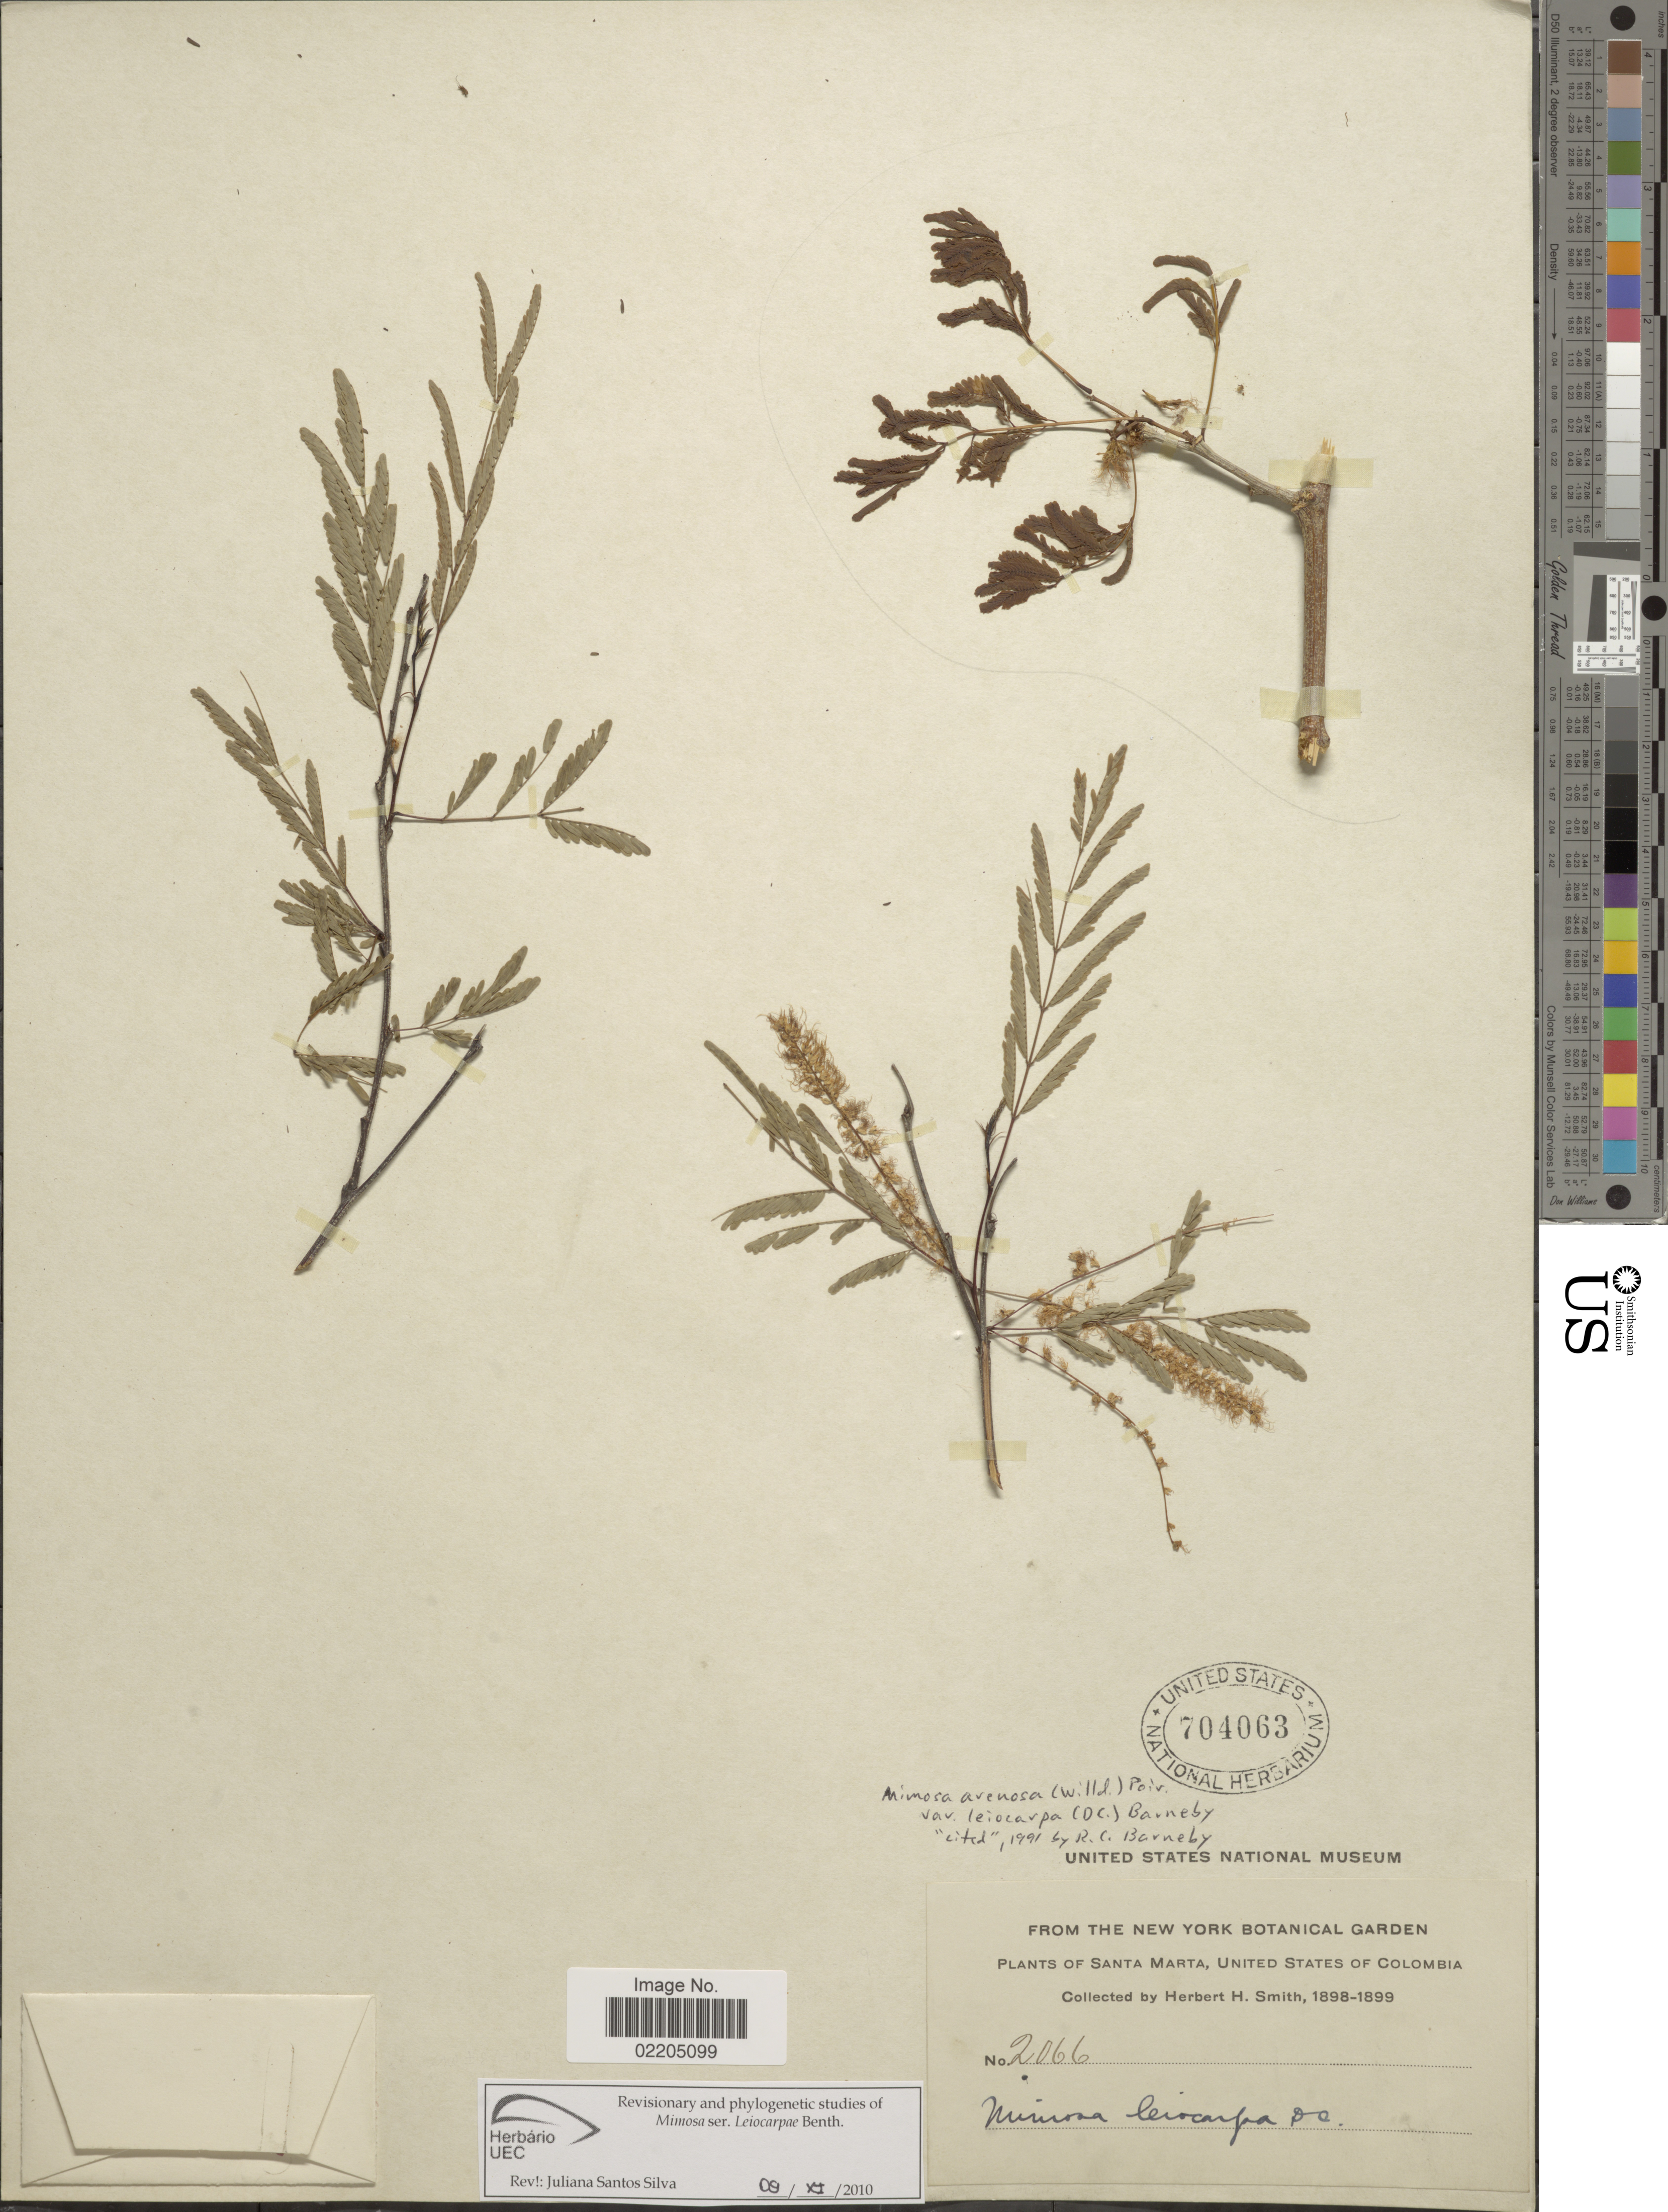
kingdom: Plantae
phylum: Tracheophyta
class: Magnoliopsida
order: Fabales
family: Fabaceae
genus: Mimosa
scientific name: Mimosa arenosa var. leiocarpa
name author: (DC.) Barneby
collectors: Herbert H. Smith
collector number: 2066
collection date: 1898/1899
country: Colombia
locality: Santa Marta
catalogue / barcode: US 704063